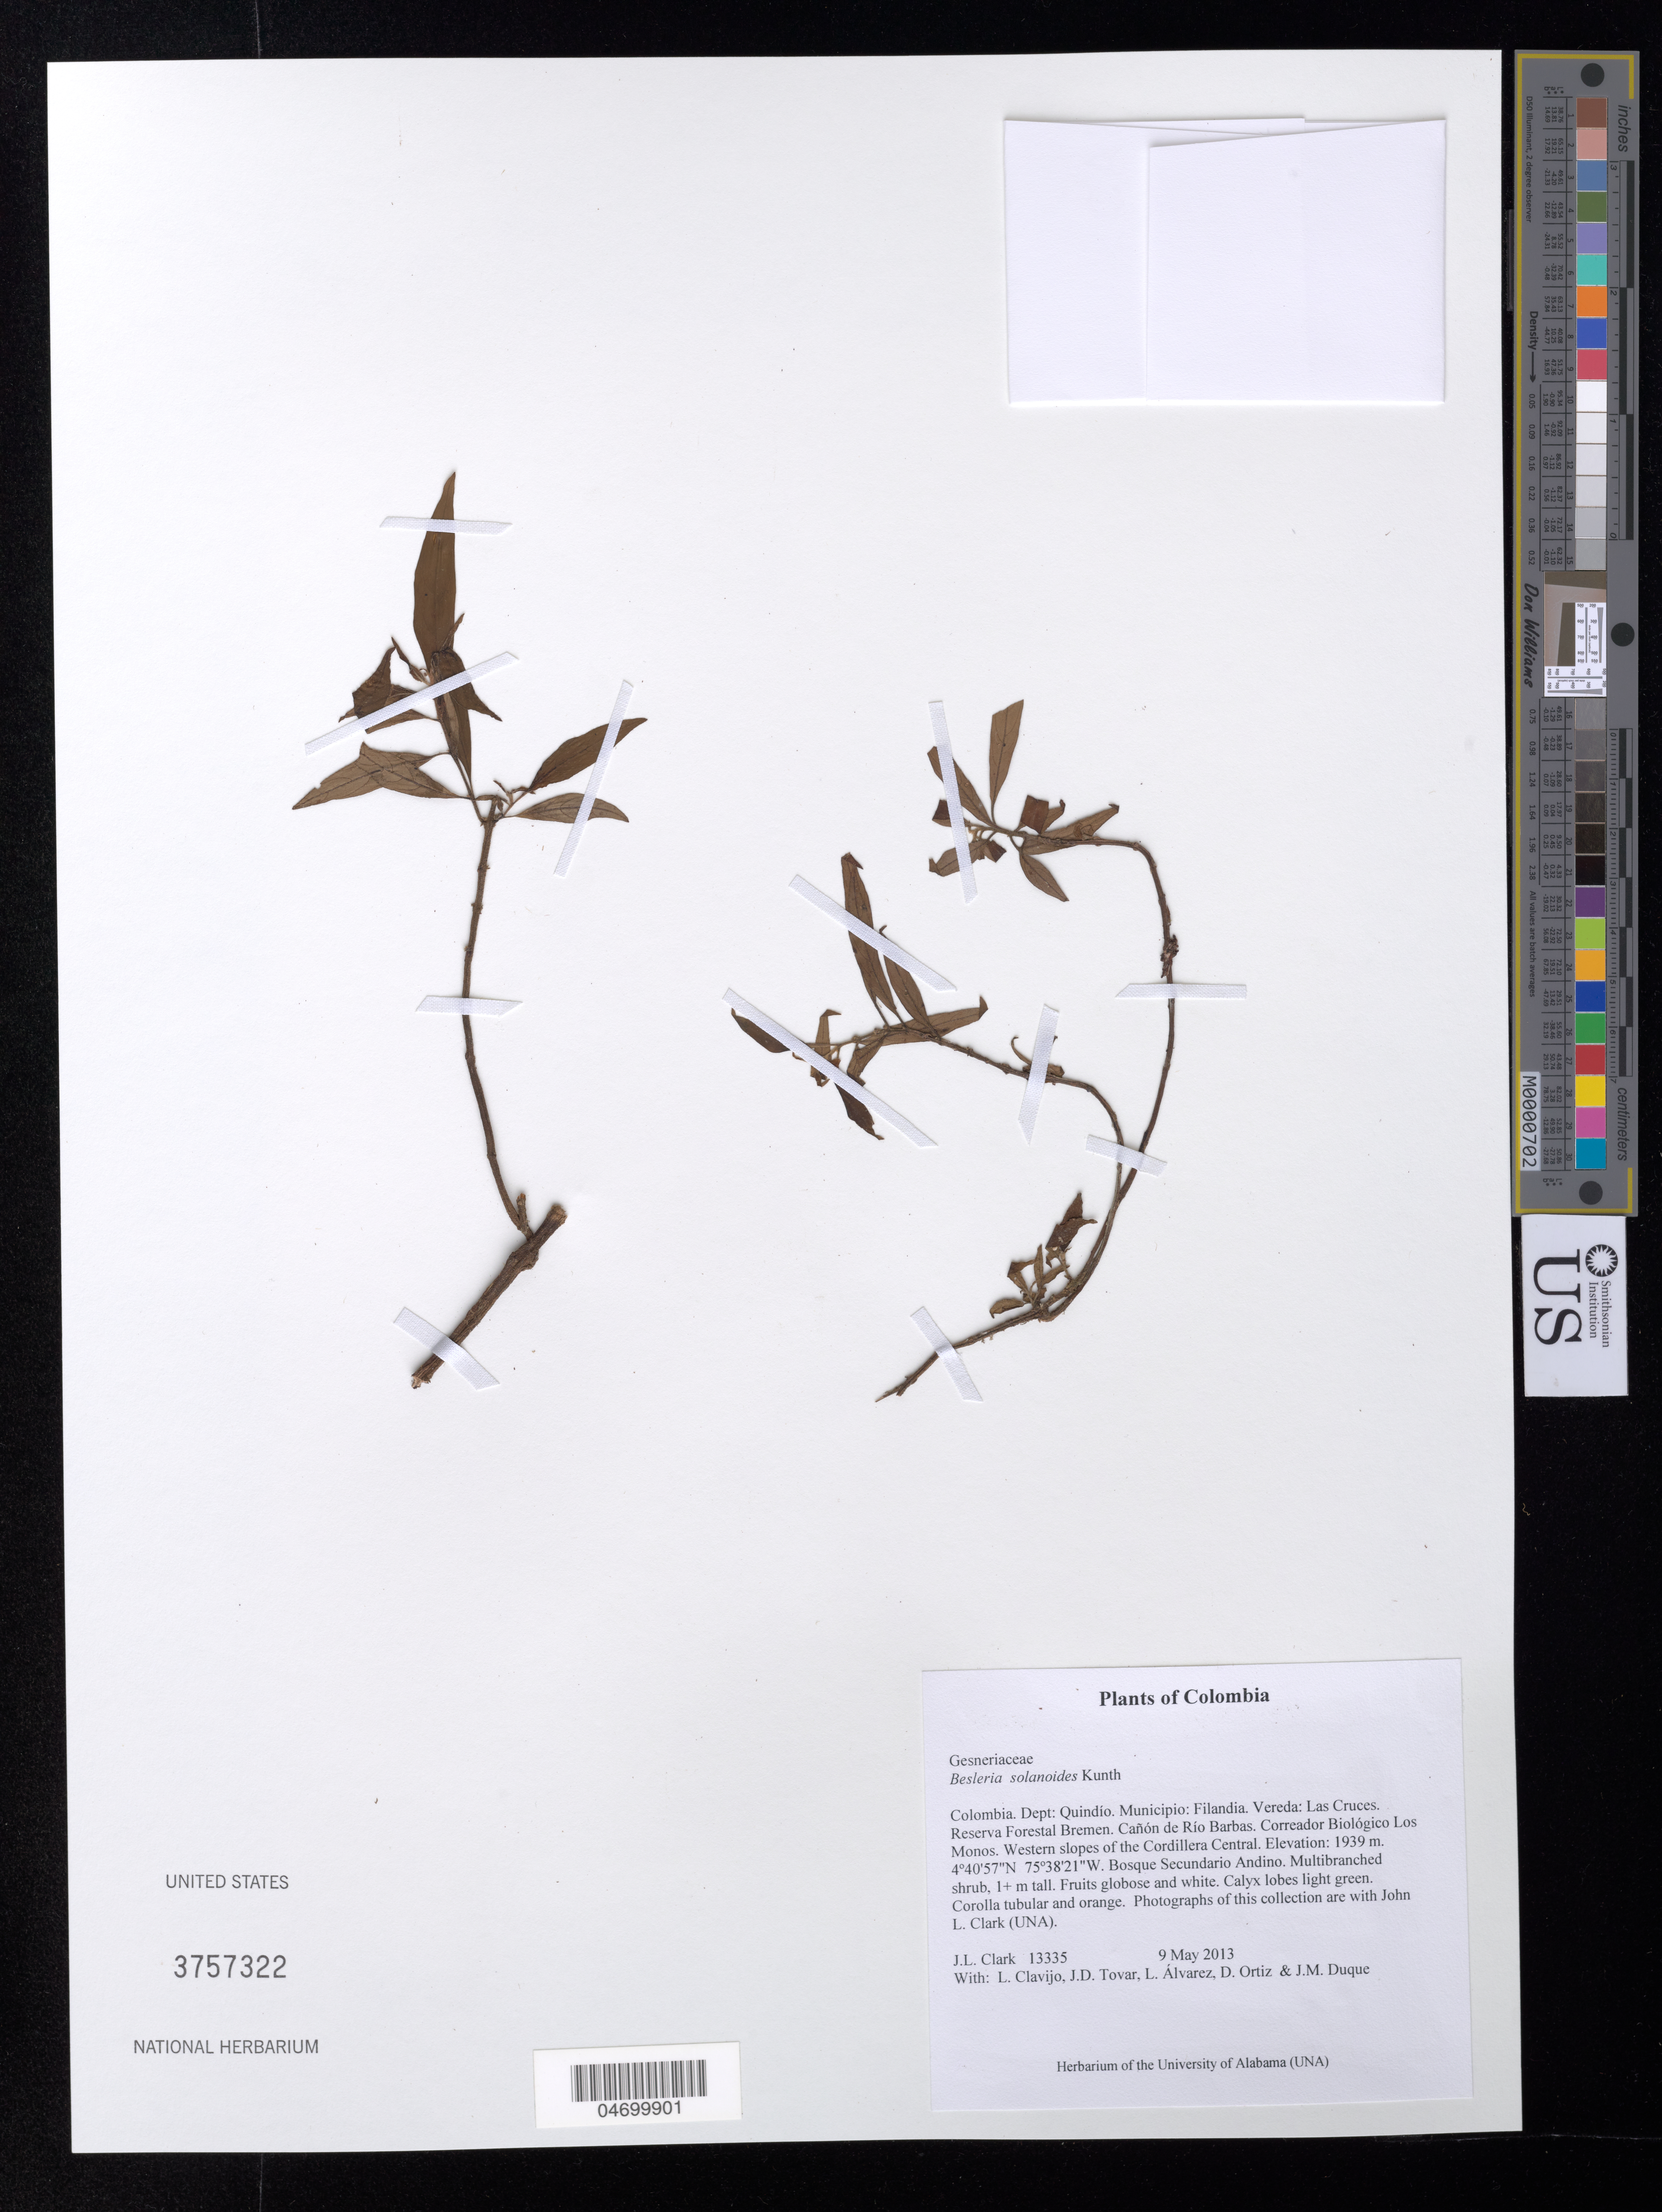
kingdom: Plantae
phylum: Tracheophyta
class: Magnoliopsida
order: Lamiales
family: Gesneriaceae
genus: Besleria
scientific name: Besleria solanoides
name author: Kunth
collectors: J. L. Clark, L. Clavijo, J. Tovar & L. Alvarez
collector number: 13335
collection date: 2013-05-09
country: Colombia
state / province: Quindío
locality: Dept: Quindio. Municipio: Filandia. Vereda: Las Cruces. Reserva Forestal Bremen. Cañón de Río Barbas. Correador Biológico Los Monos. Western slopes of the Cordillera Central.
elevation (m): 1939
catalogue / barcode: US 3757322